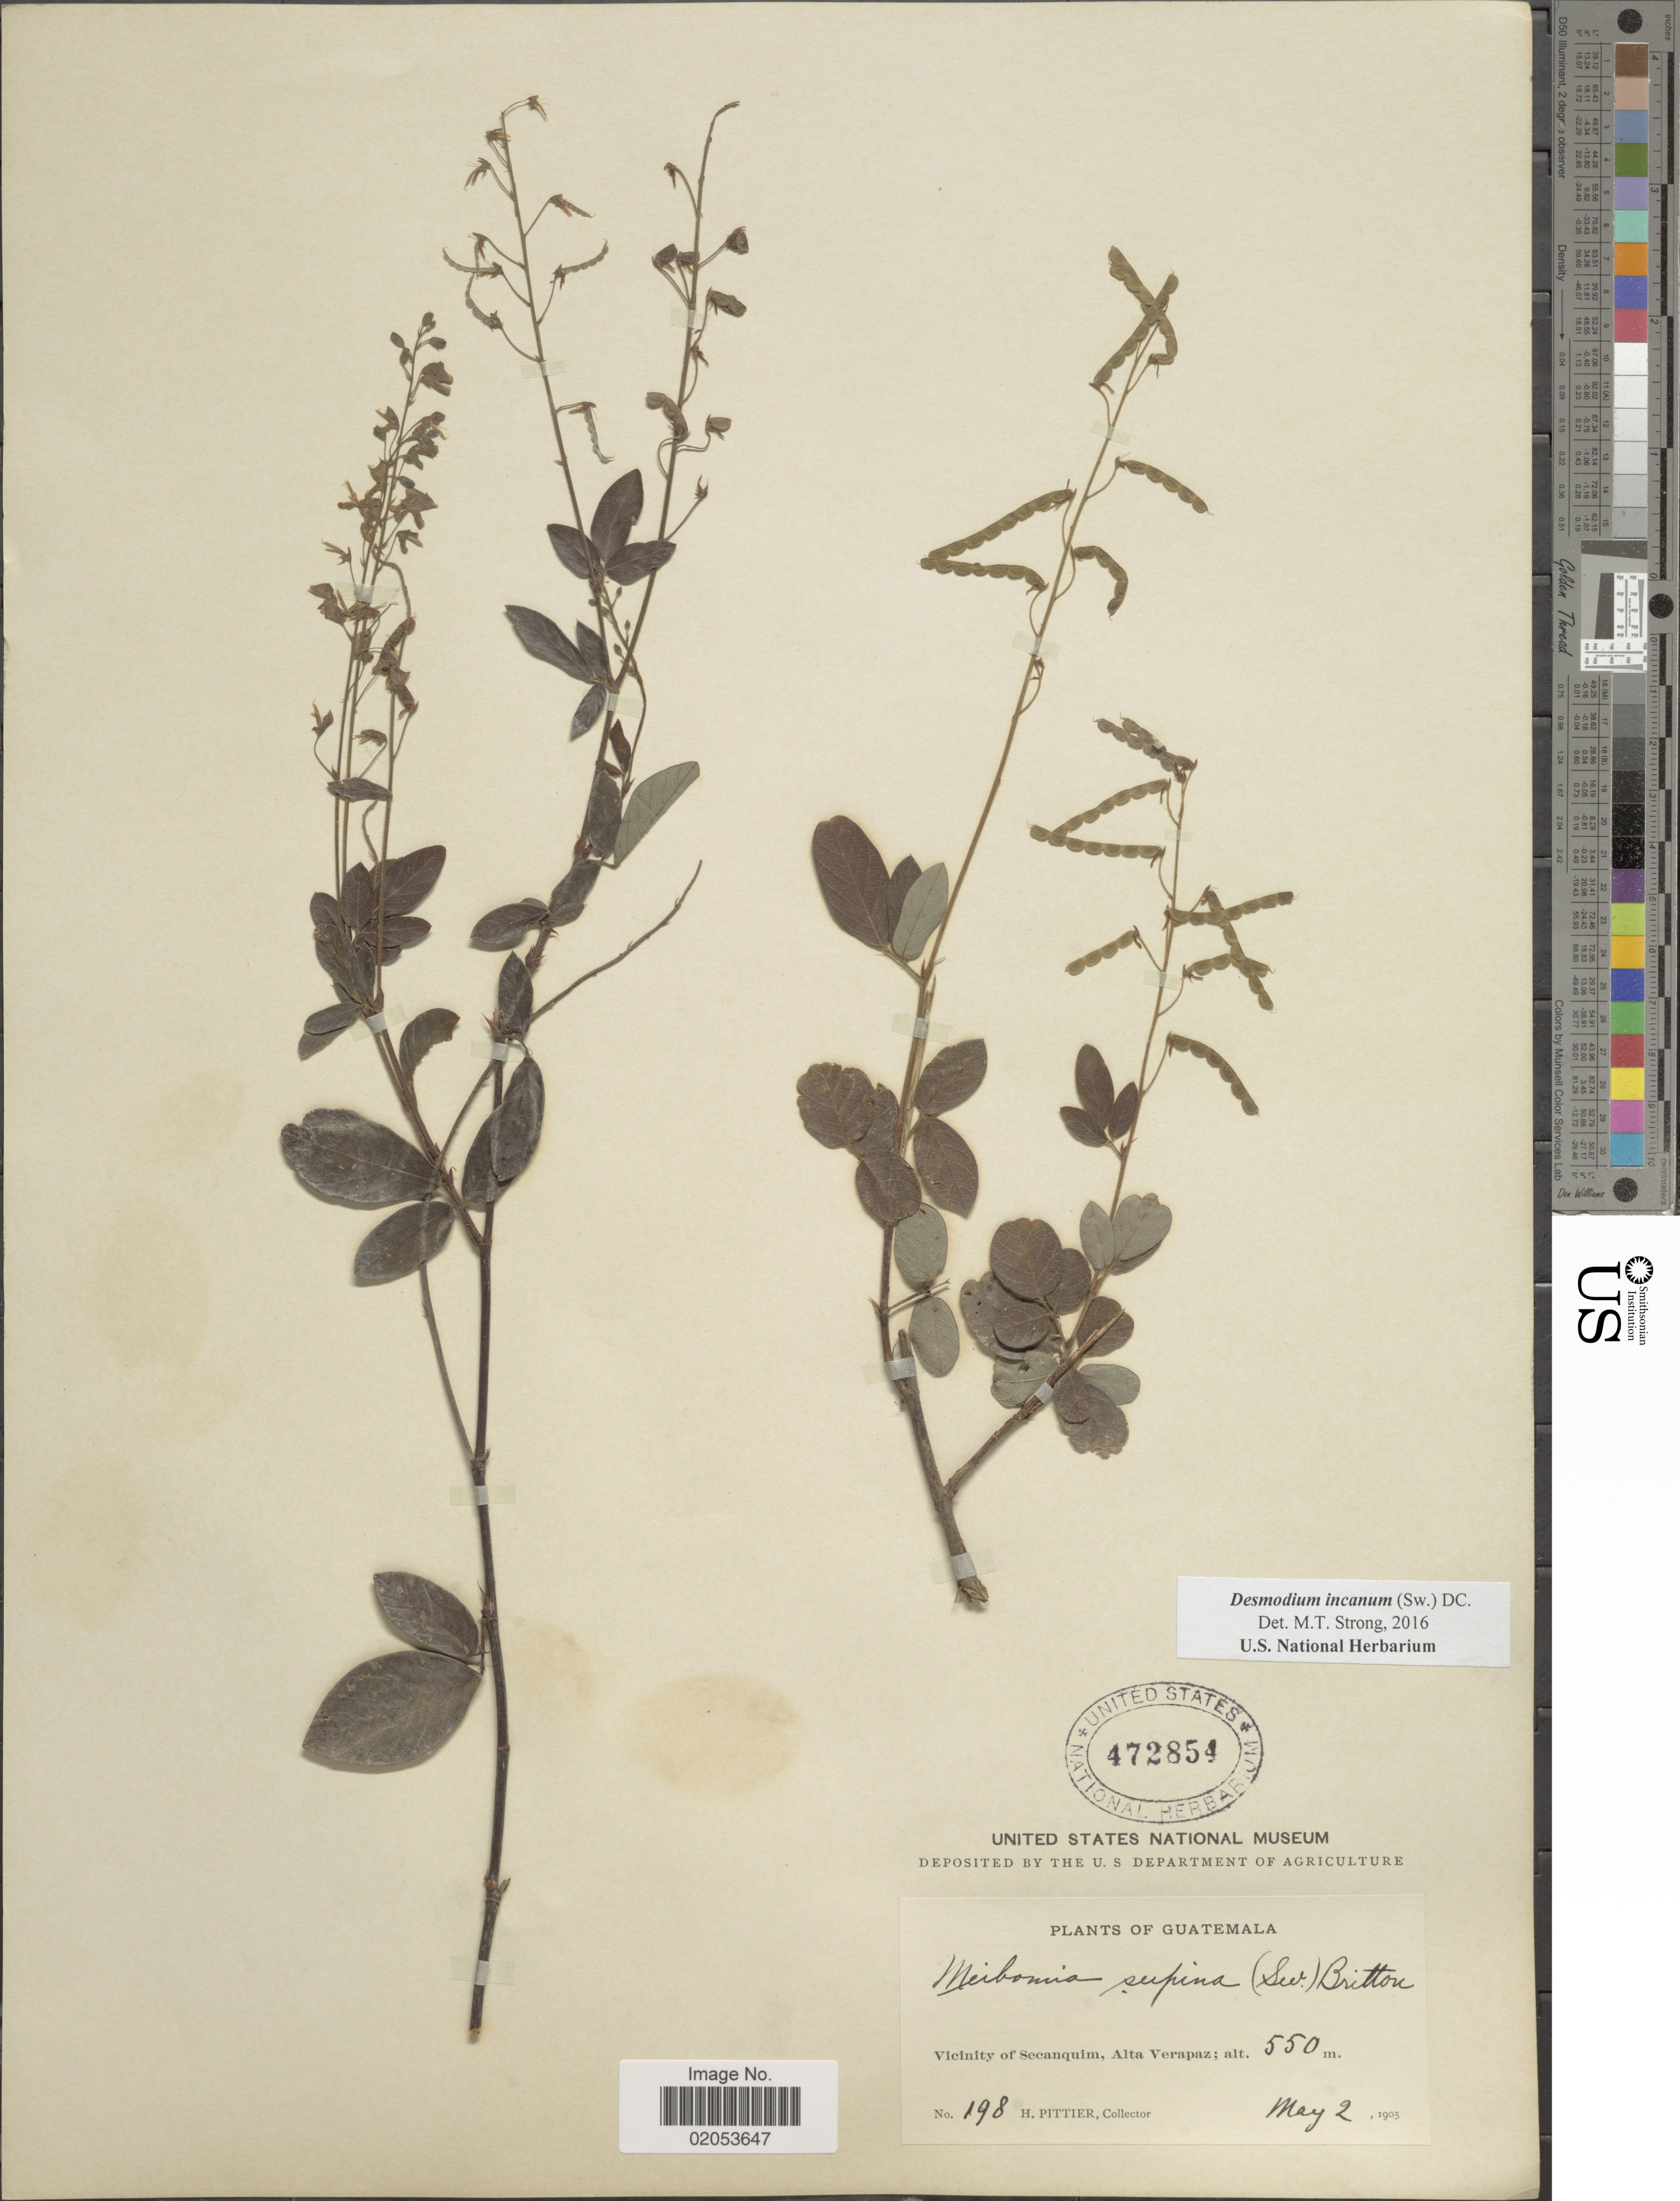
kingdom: Plantae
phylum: Tracheophyta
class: Magnoliopsida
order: Fabales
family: Fabaceae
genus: Desmodium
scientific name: Desmodium incanum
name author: (Sw.) DC.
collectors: H. F. Pittier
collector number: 198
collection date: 1905-05-02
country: Guatemala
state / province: Alta Verapaz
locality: Vicinity of Secanquim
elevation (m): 550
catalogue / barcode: US 472854